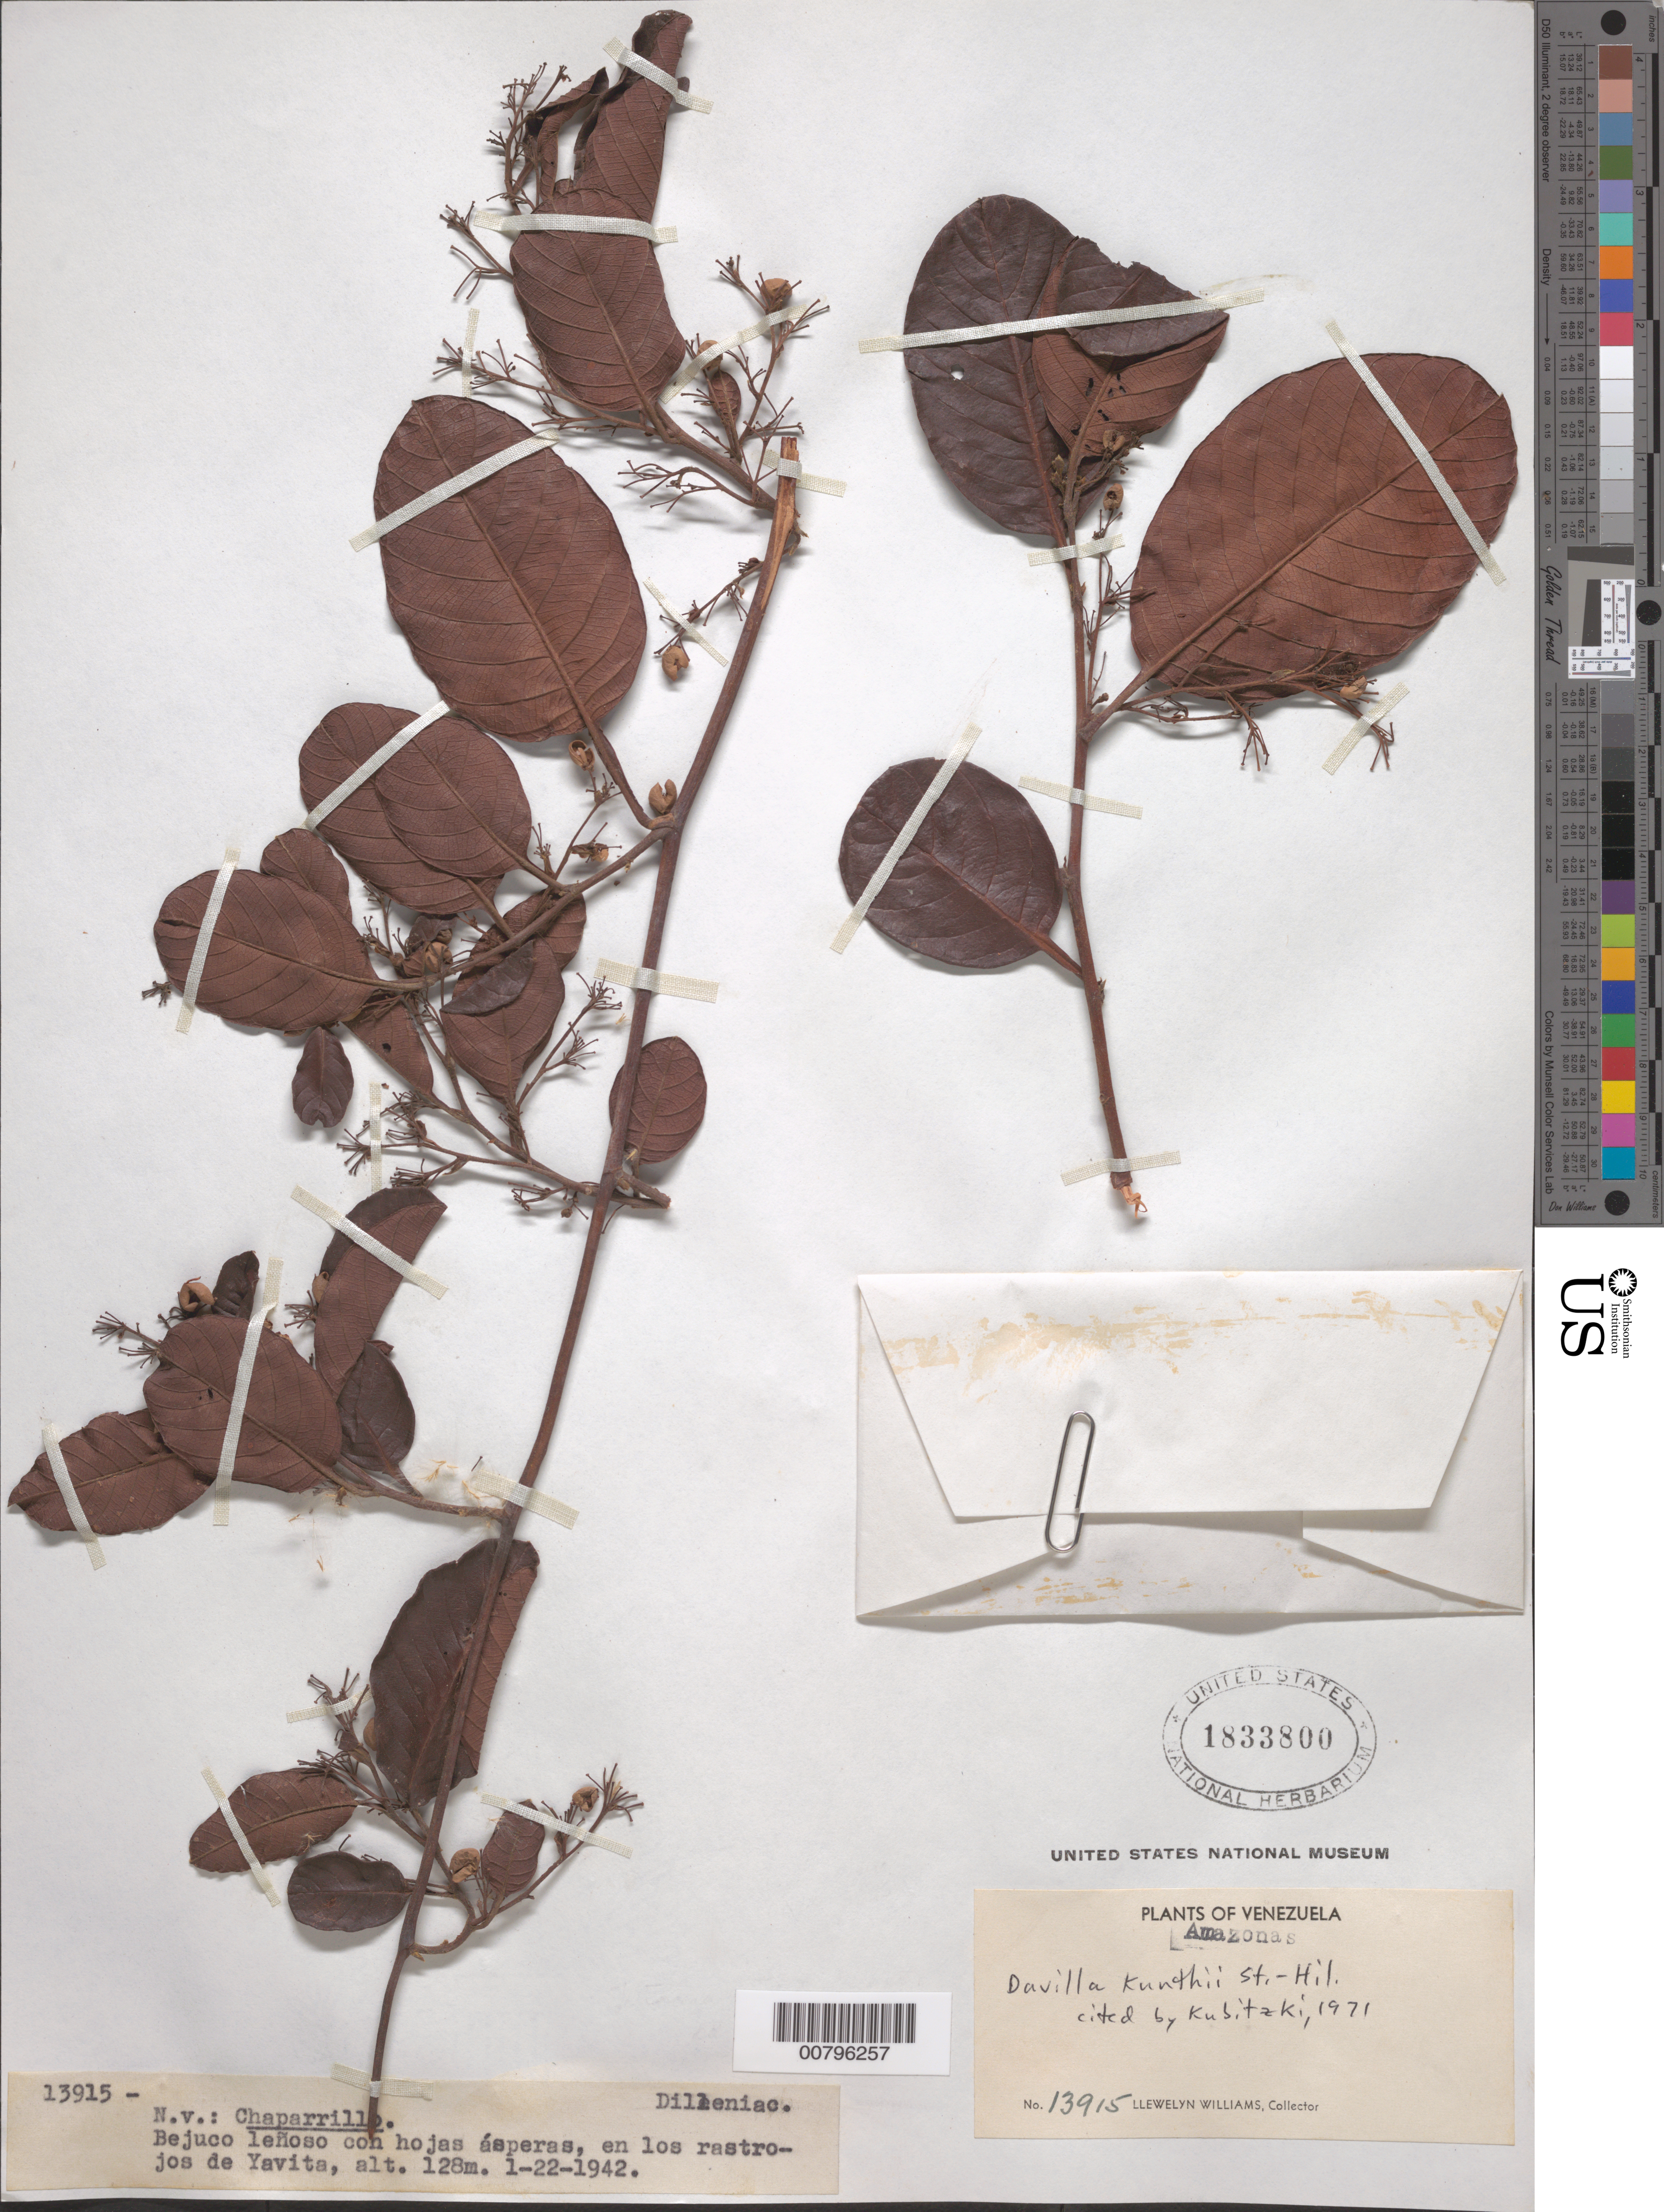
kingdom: Plantae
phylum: Tracheophyta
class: Magnoliopsida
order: Dilleniales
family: Dilleniaceae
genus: Davilla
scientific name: Davilla kunthii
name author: A. St.-Hil.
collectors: Ll. Williams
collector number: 13915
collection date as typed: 22-Jan-42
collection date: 1942-01-22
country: Venezuela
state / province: Amazonas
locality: Yavita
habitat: Rastrojos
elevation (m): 128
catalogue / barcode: US 1833800